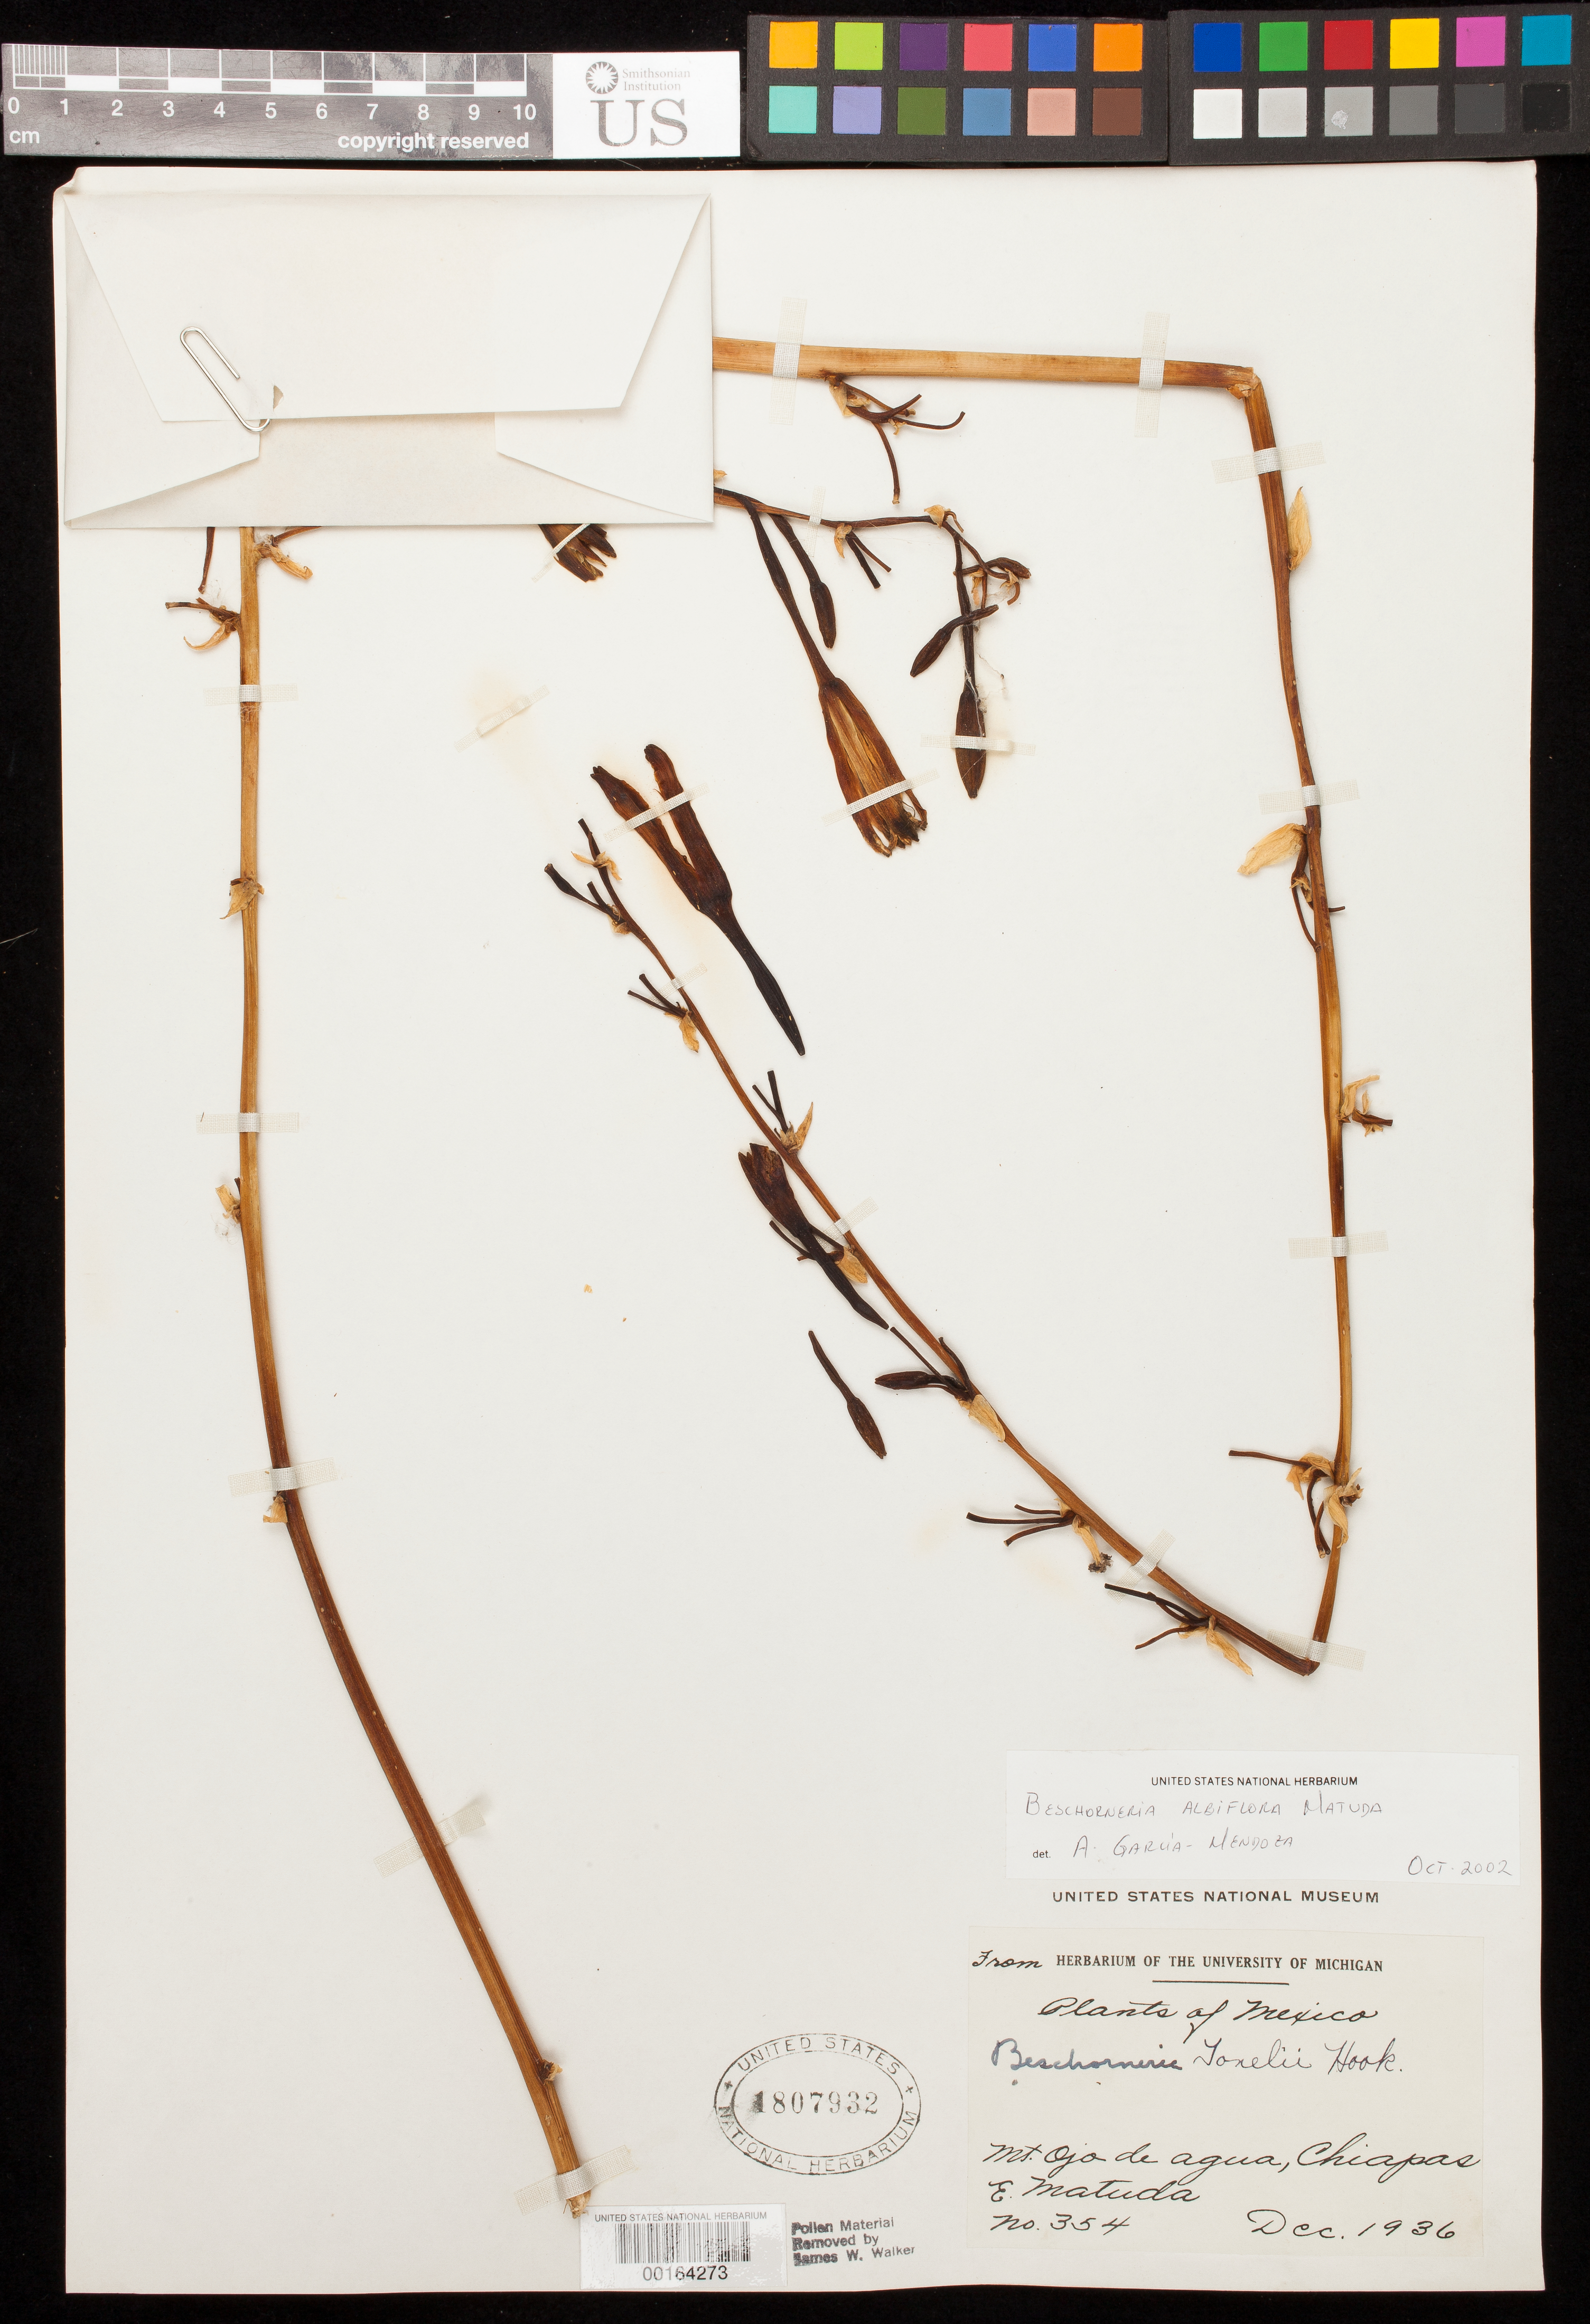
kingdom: Plantae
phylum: Tracheophyta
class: Liliopsida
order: Asparagales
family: Asparagaceae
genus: Beschorneria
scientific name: Beschorneria albiflora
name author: Matuda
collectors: E. Matuda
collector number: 354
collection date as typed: Dec 1936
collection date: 1936-12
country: Mexico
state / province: Chiapas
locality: Mt. Ojo de Agua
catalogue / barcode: US 1807932